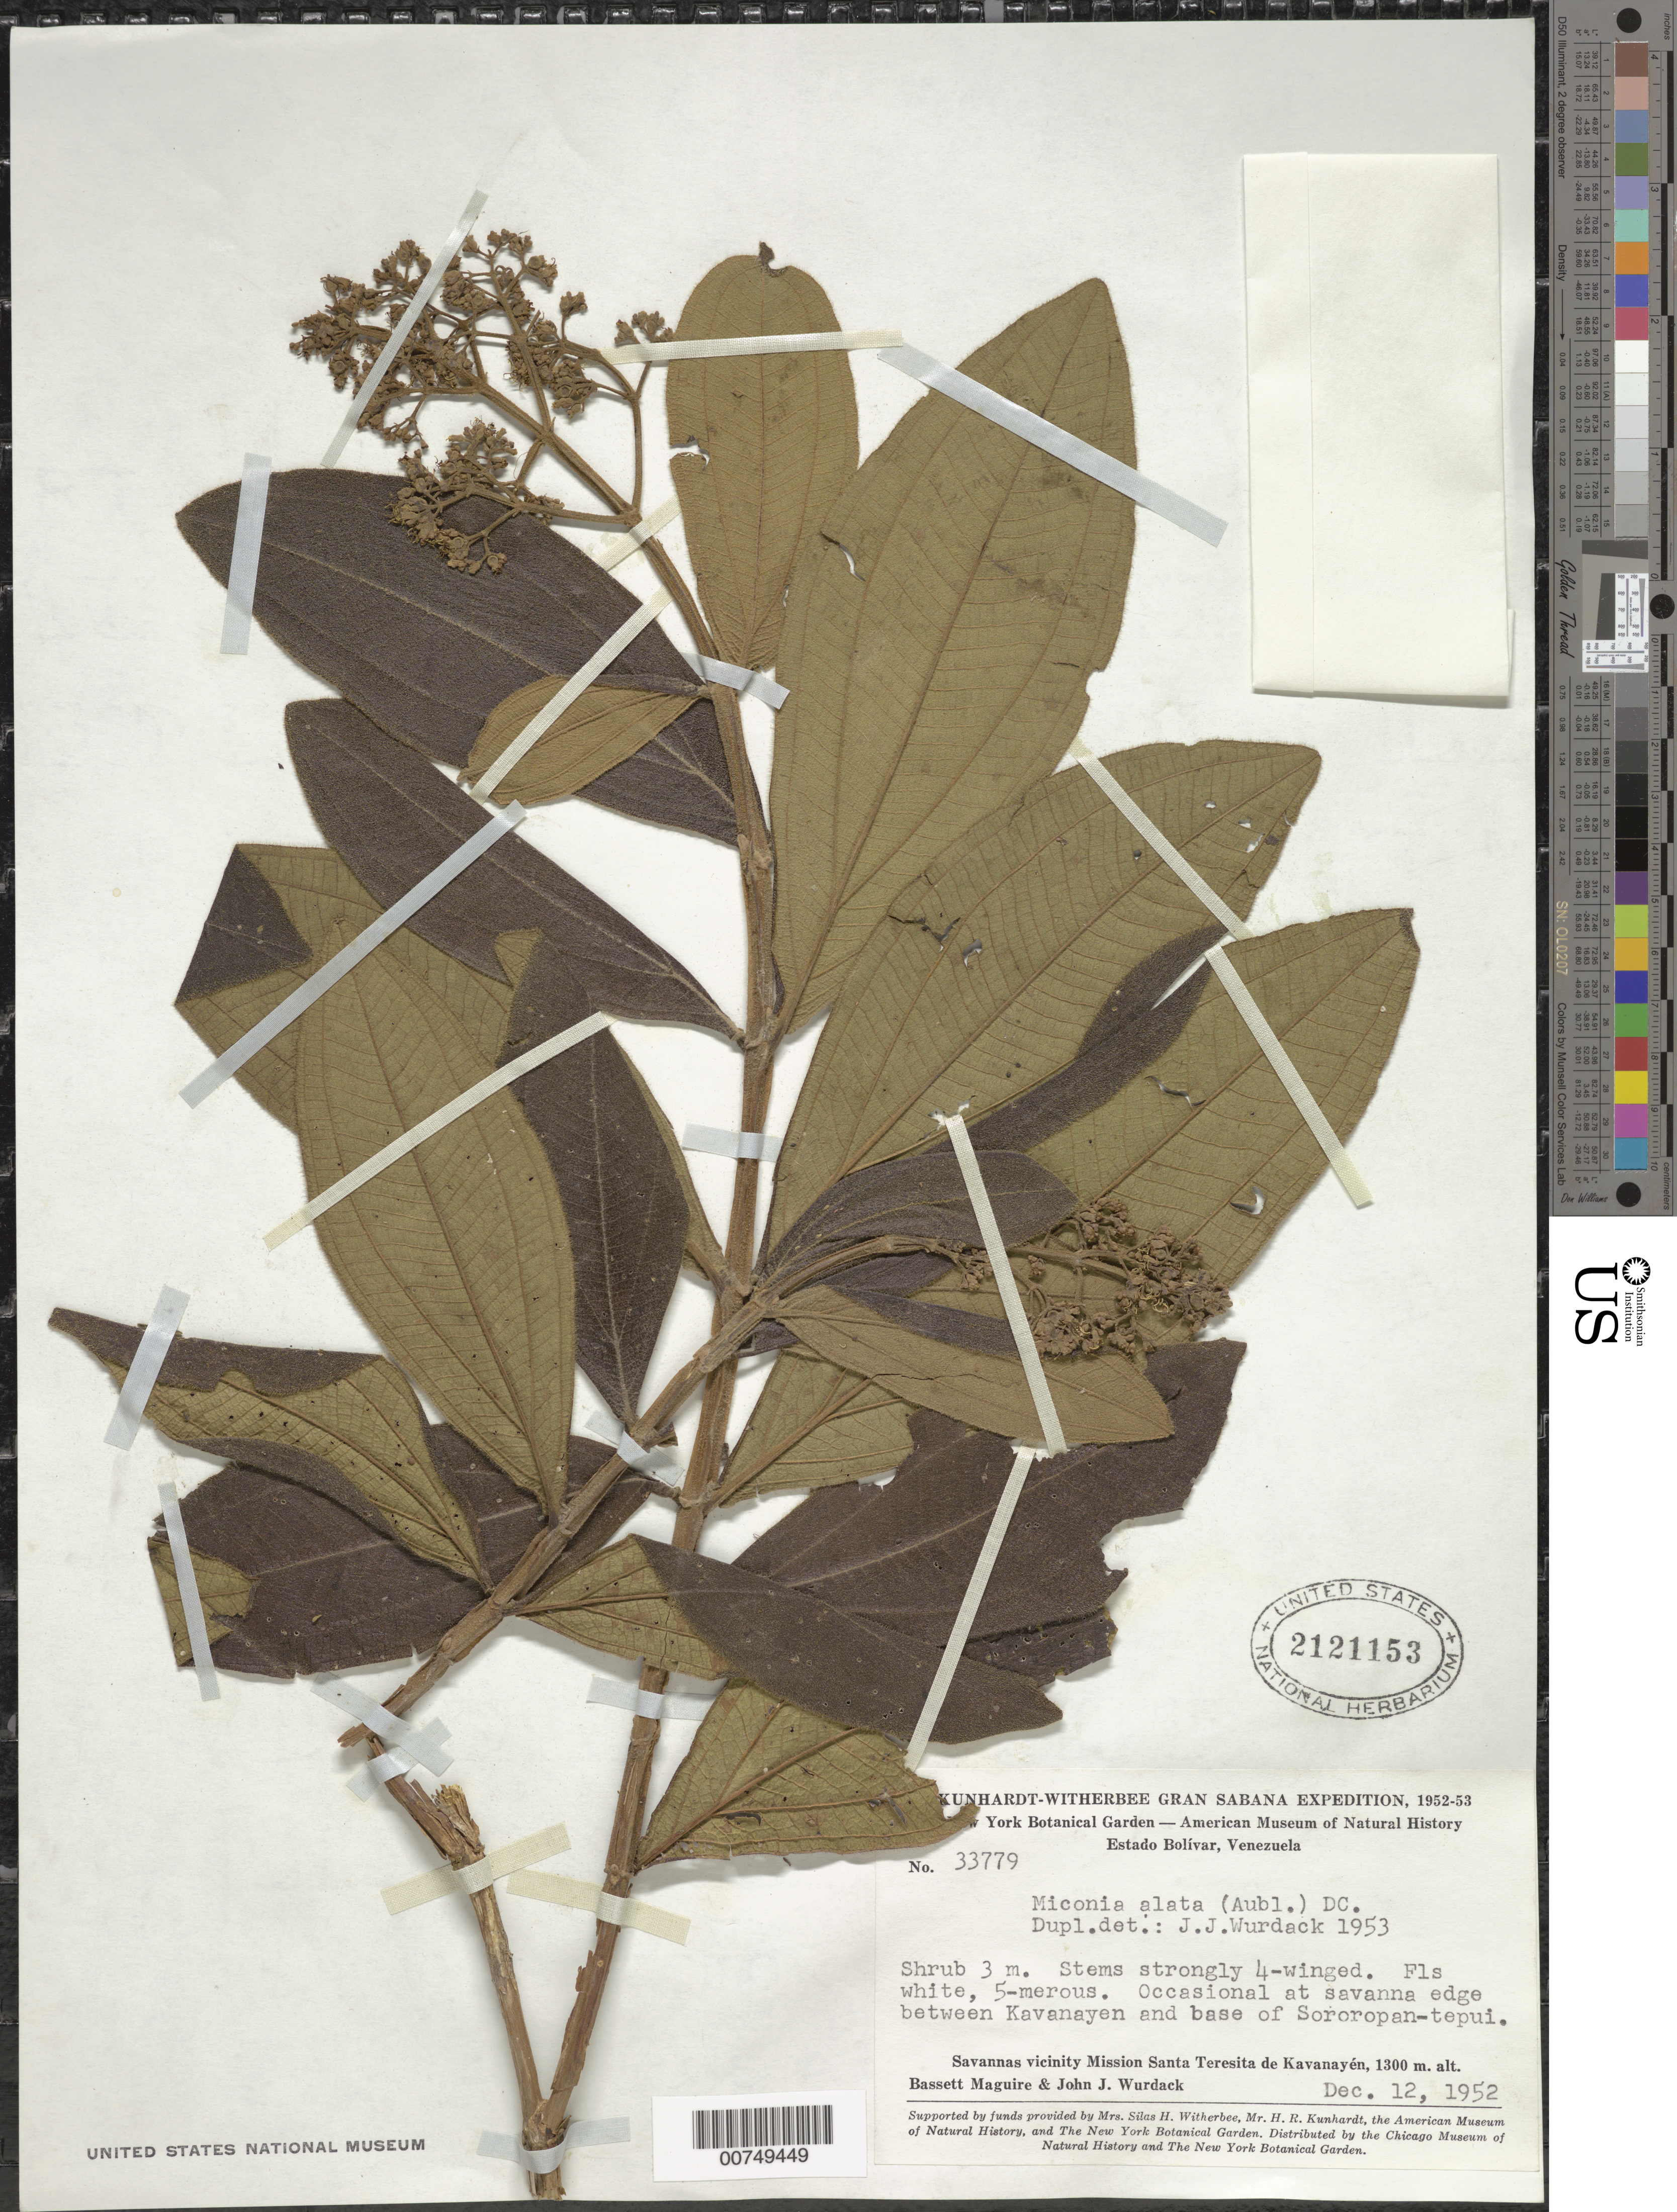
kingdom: Plantae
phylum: Tracheophyta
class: Magnoliopsida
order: Myrtales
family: Melastomataceae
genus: Miconia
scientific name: Miconia alata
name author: (Aubl.) DC.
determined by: Wurdack, John J., (US), US (UNITED STATES)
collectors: B. Maguire & J. J. Wurdack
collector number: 33779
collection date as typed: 12-Dec-52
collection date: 1952-12-12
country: Venezuela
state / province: Bolívar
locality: Mission Santa Teresita de Kavanayén, between Kavanayén and base of Sororopán-tepuí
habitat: Savanna edge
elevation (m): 1300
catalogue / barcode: US 2121153